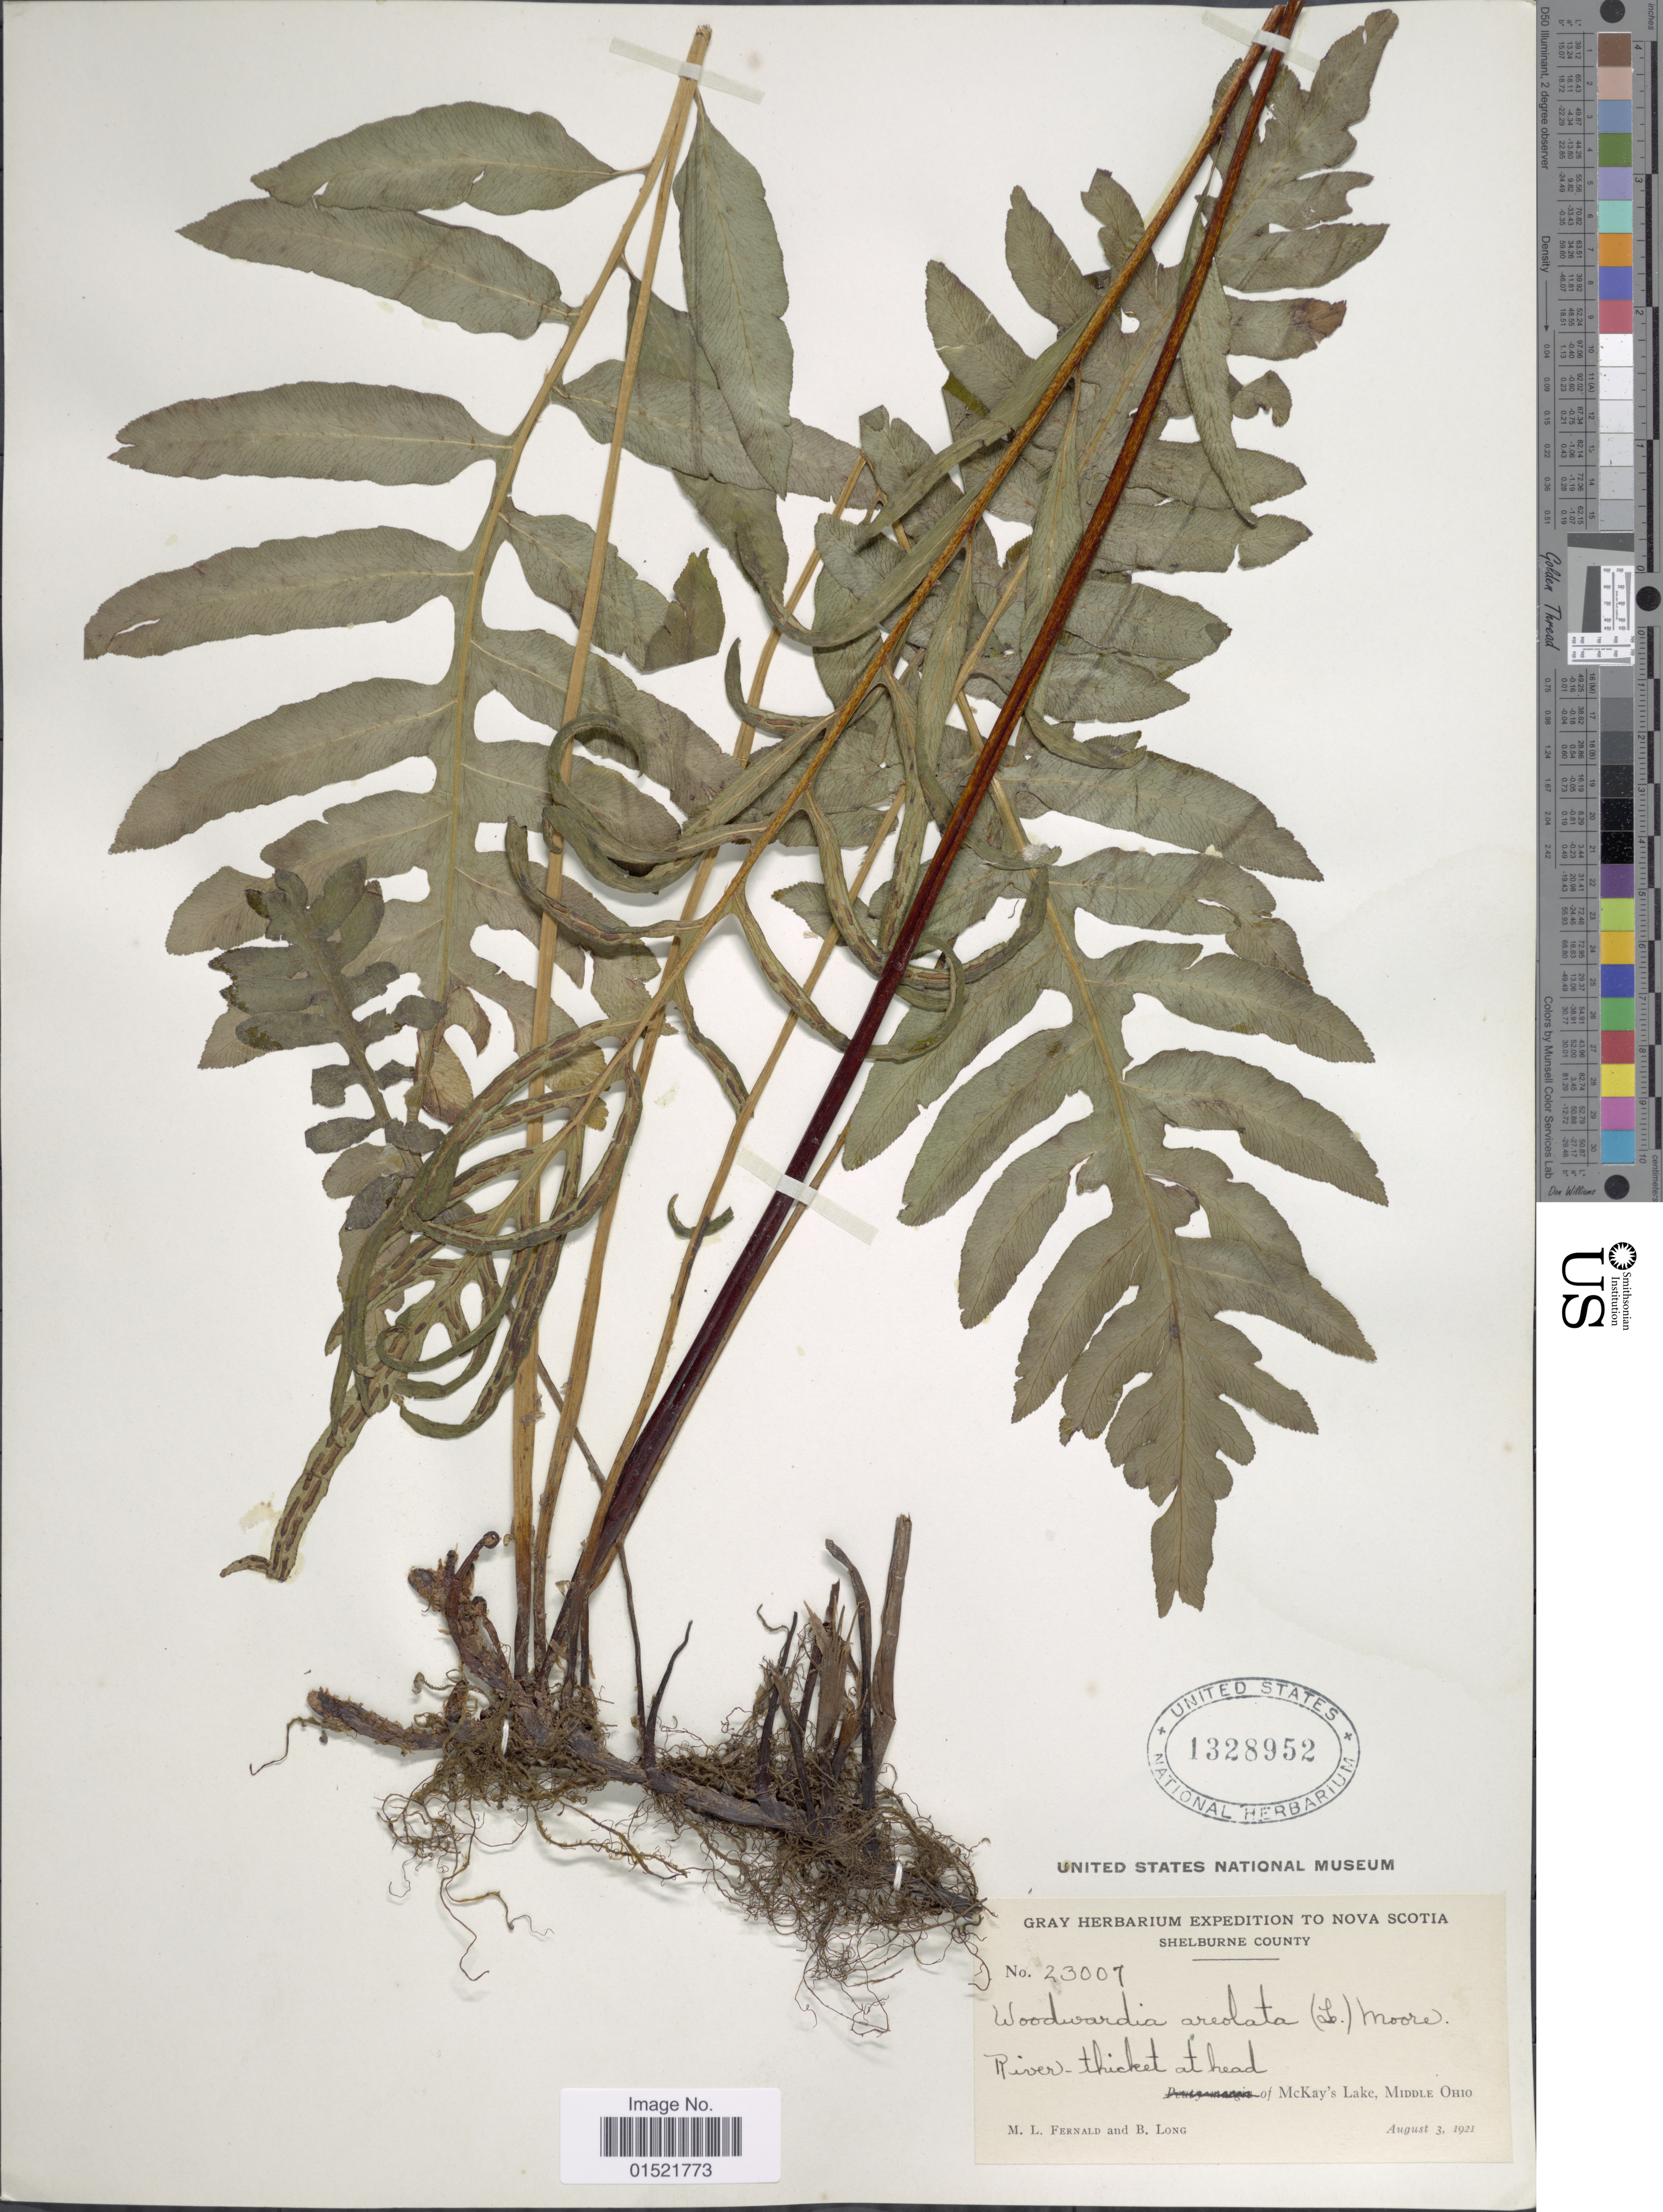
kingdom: Plantae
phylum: Tracheophyta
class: Polypodiopsida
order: Polypodiales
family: Blechnaceae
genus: Woodwardia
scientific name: Woodwardia areolata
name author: (L.) T. Moore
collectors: M. L. Fernald & B. Long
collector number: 23007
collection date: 1921-08-03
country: United States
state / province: Ohio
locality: Shelburne County, River-thicket at head of McKay's Lake, Middle Ohio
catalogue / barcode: US 1328952